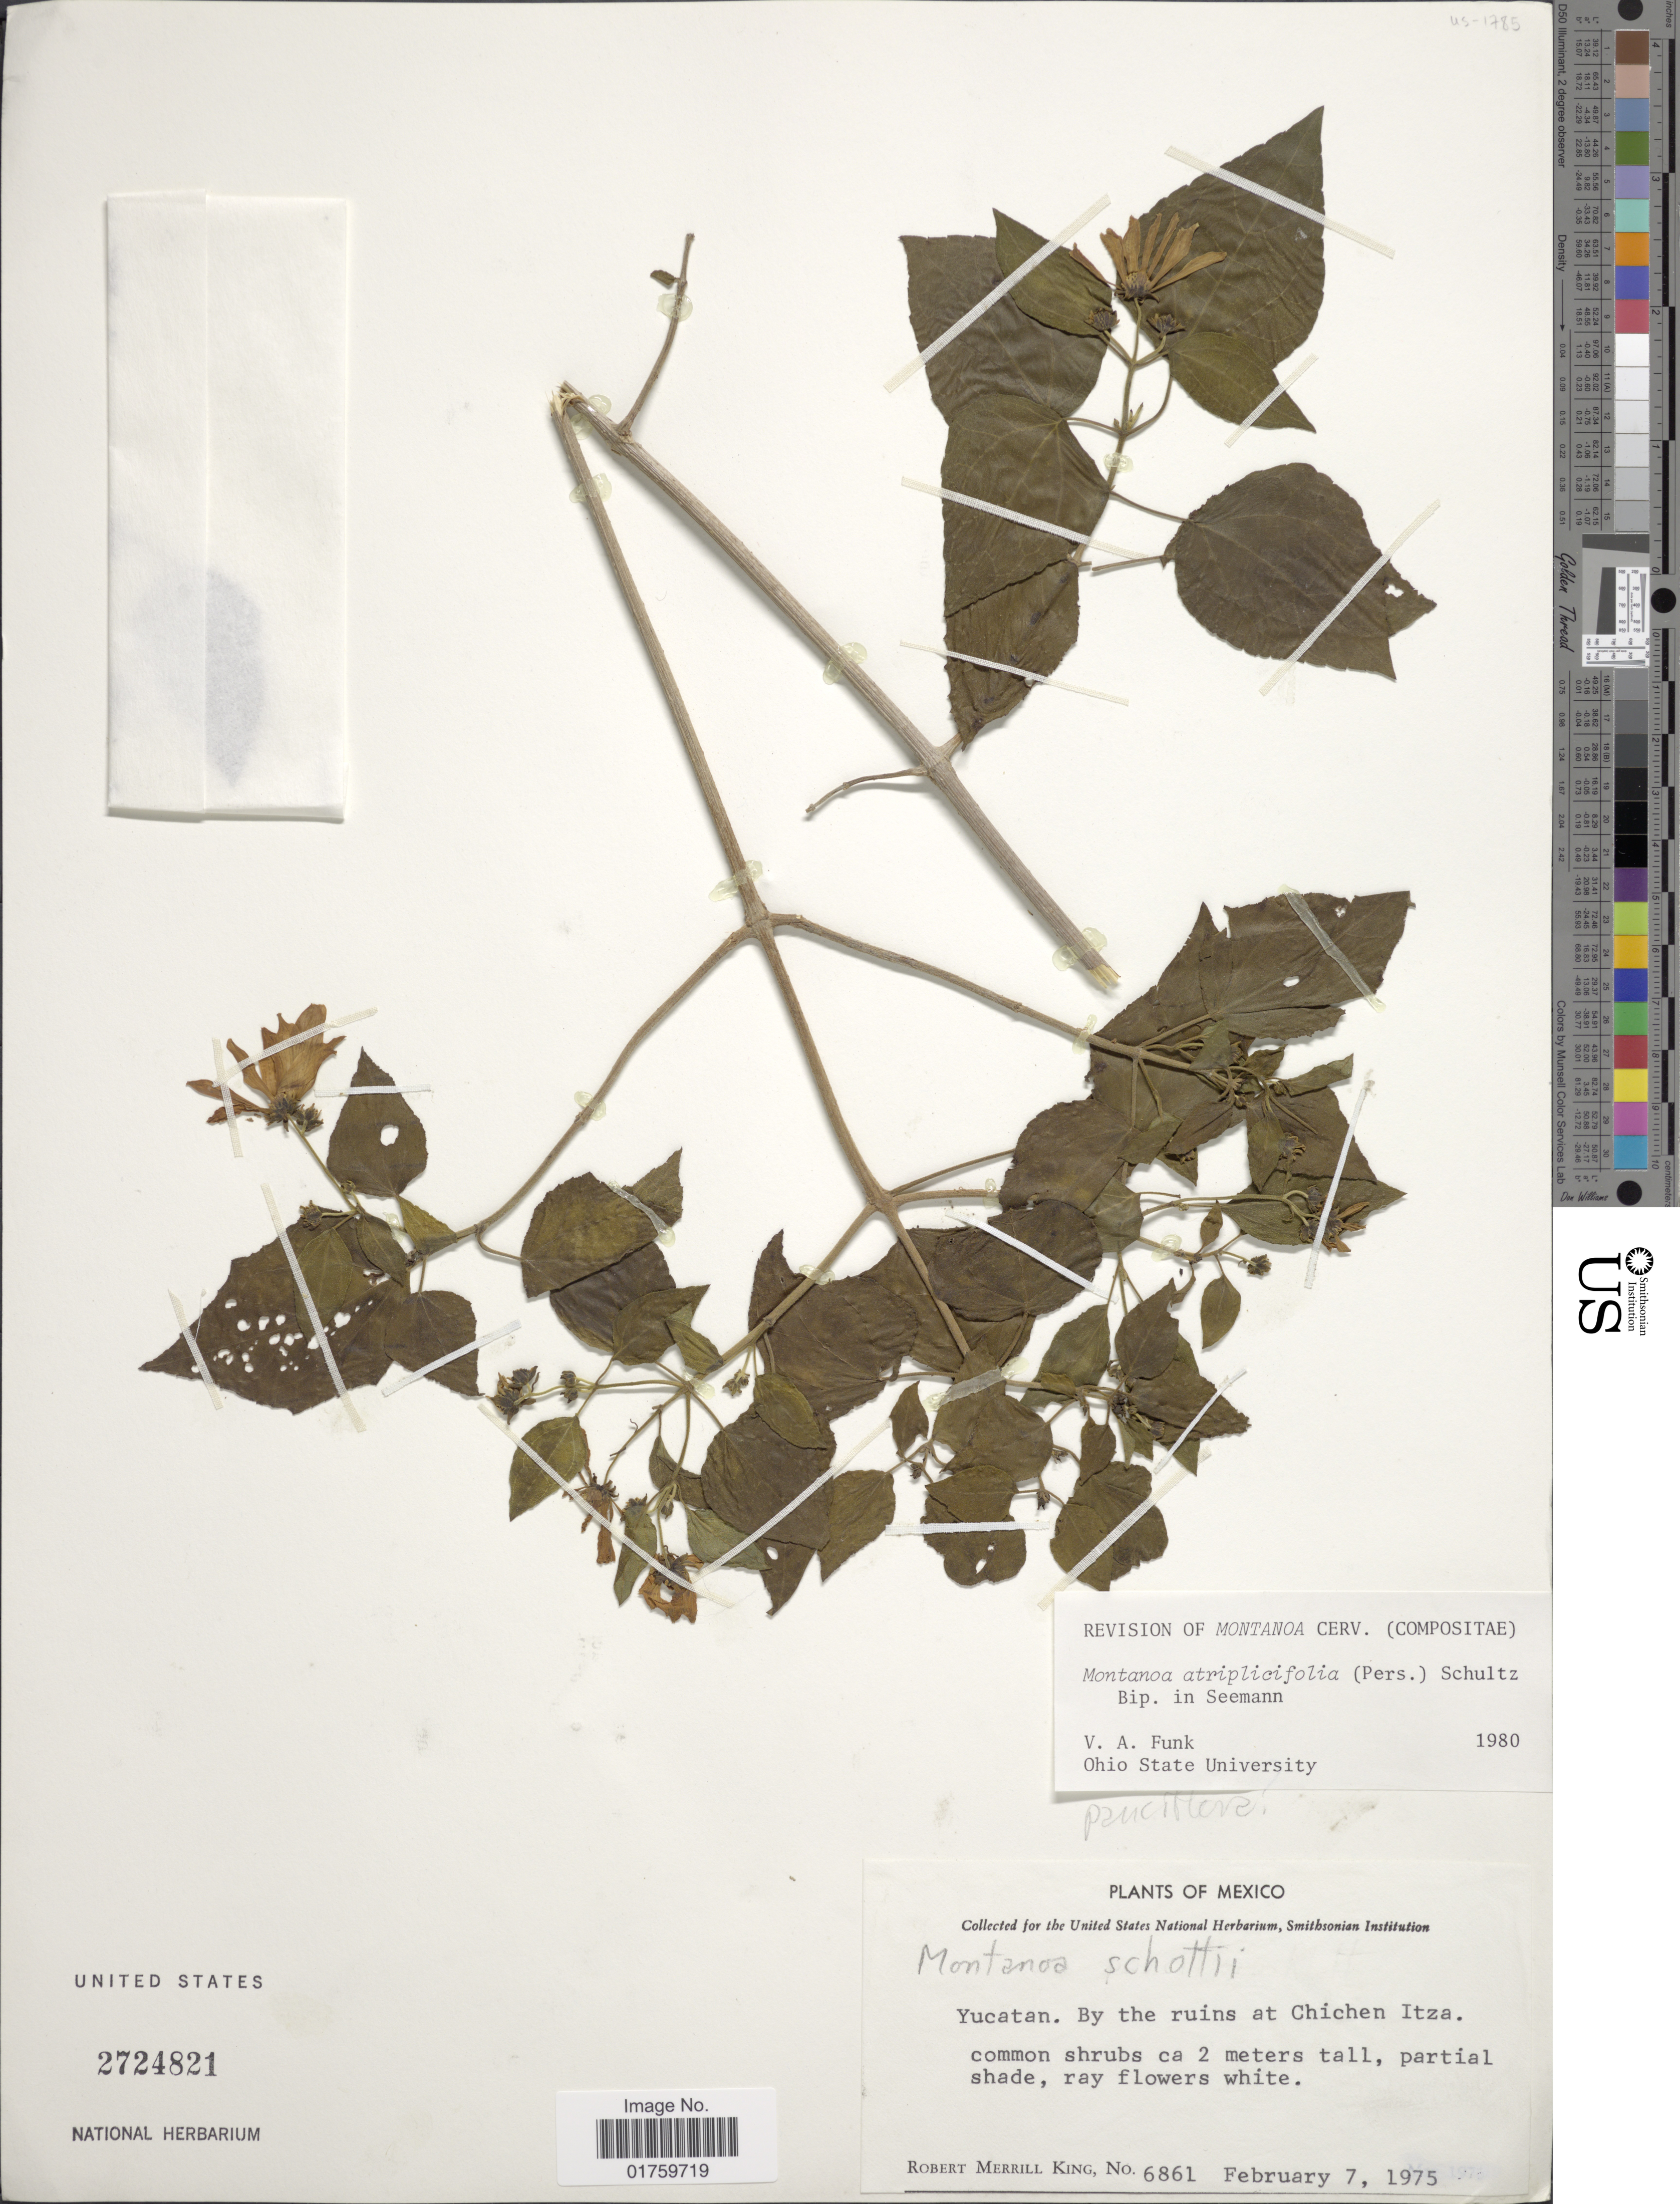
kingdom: Plantae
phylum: Tracheophyta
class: Magnoliopsida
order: Asterales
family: Asteraceae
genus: Montanoa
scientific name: Montanoa atriplicifolia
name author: (Pers.) Sch. Bip.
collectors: R. M. King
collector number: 6861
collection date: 1975-02-07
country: Mexico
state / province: Yucatán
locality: By the ruins at Chichen Itza.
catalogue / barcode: US 2724821